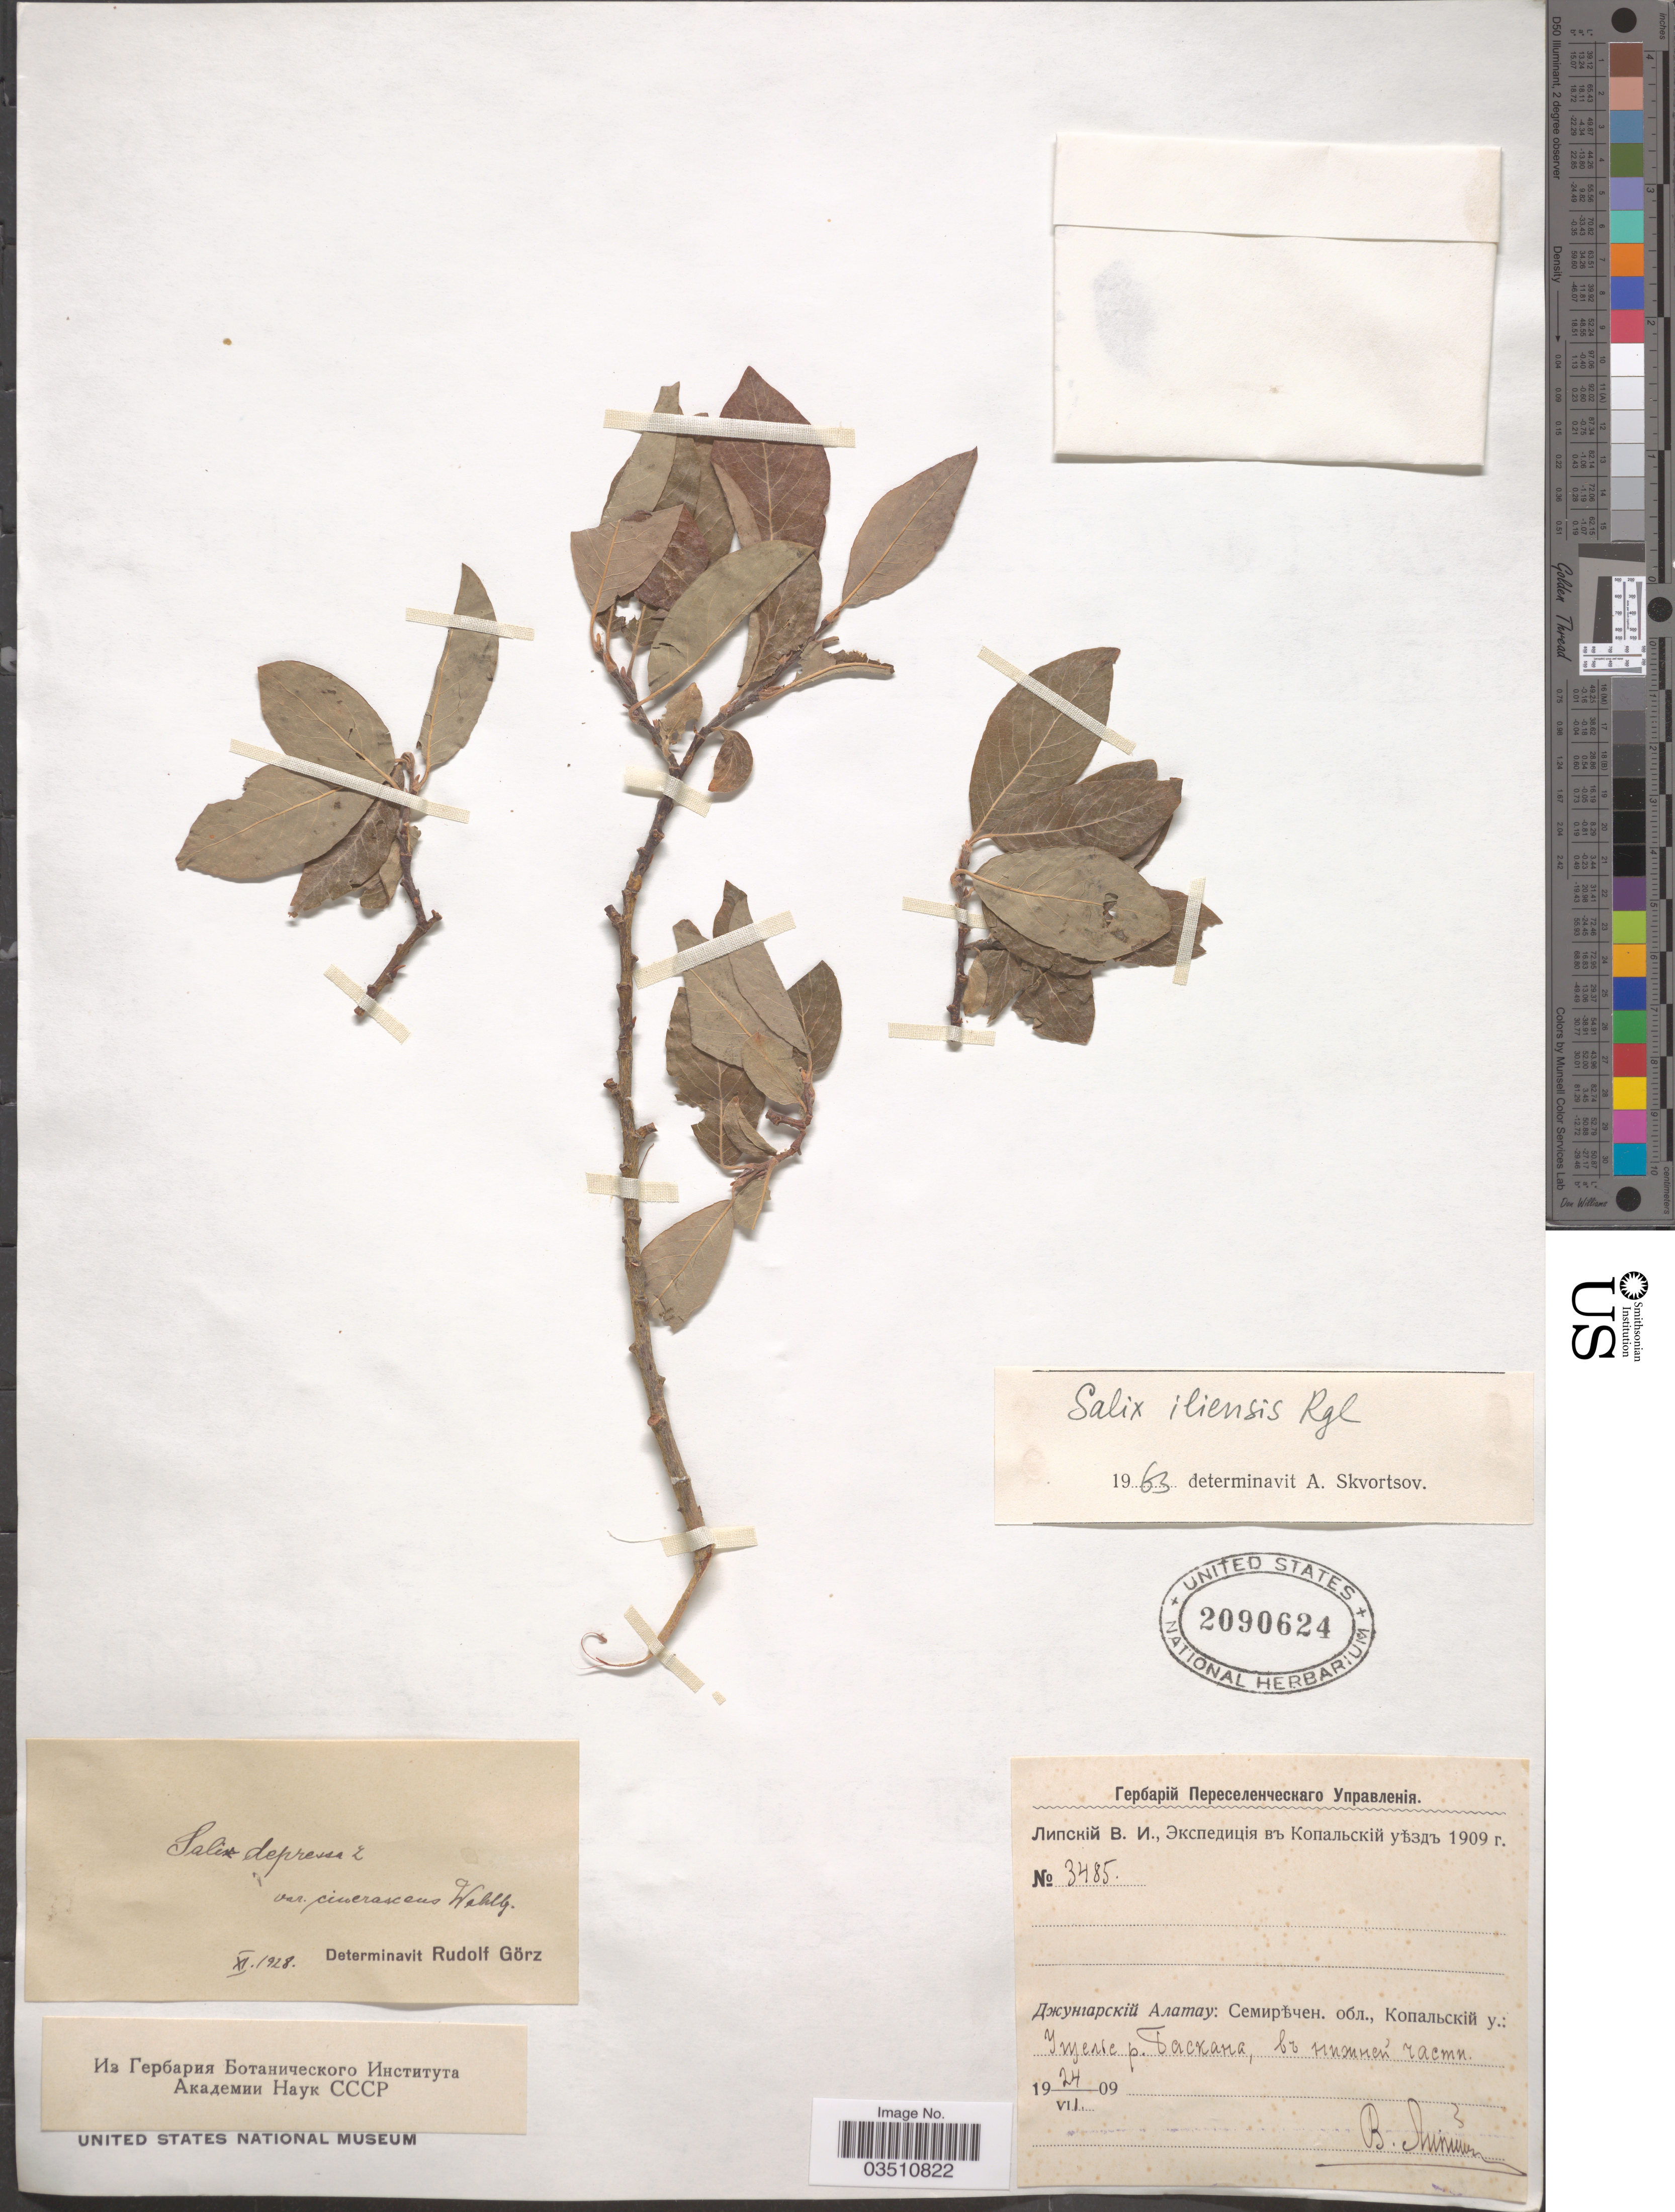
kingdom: Plantae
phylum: Tracheophyta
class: Magnoliopsida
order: Malpighiales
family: Salicaceae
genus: Salix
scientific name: Salix iliensis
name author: Regel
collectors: V. Lipskiy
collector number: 3485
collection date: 1909-07-24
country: Kazakhstan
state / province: Almaty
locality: Gorge of River Baskana.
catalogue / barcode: US 2090624